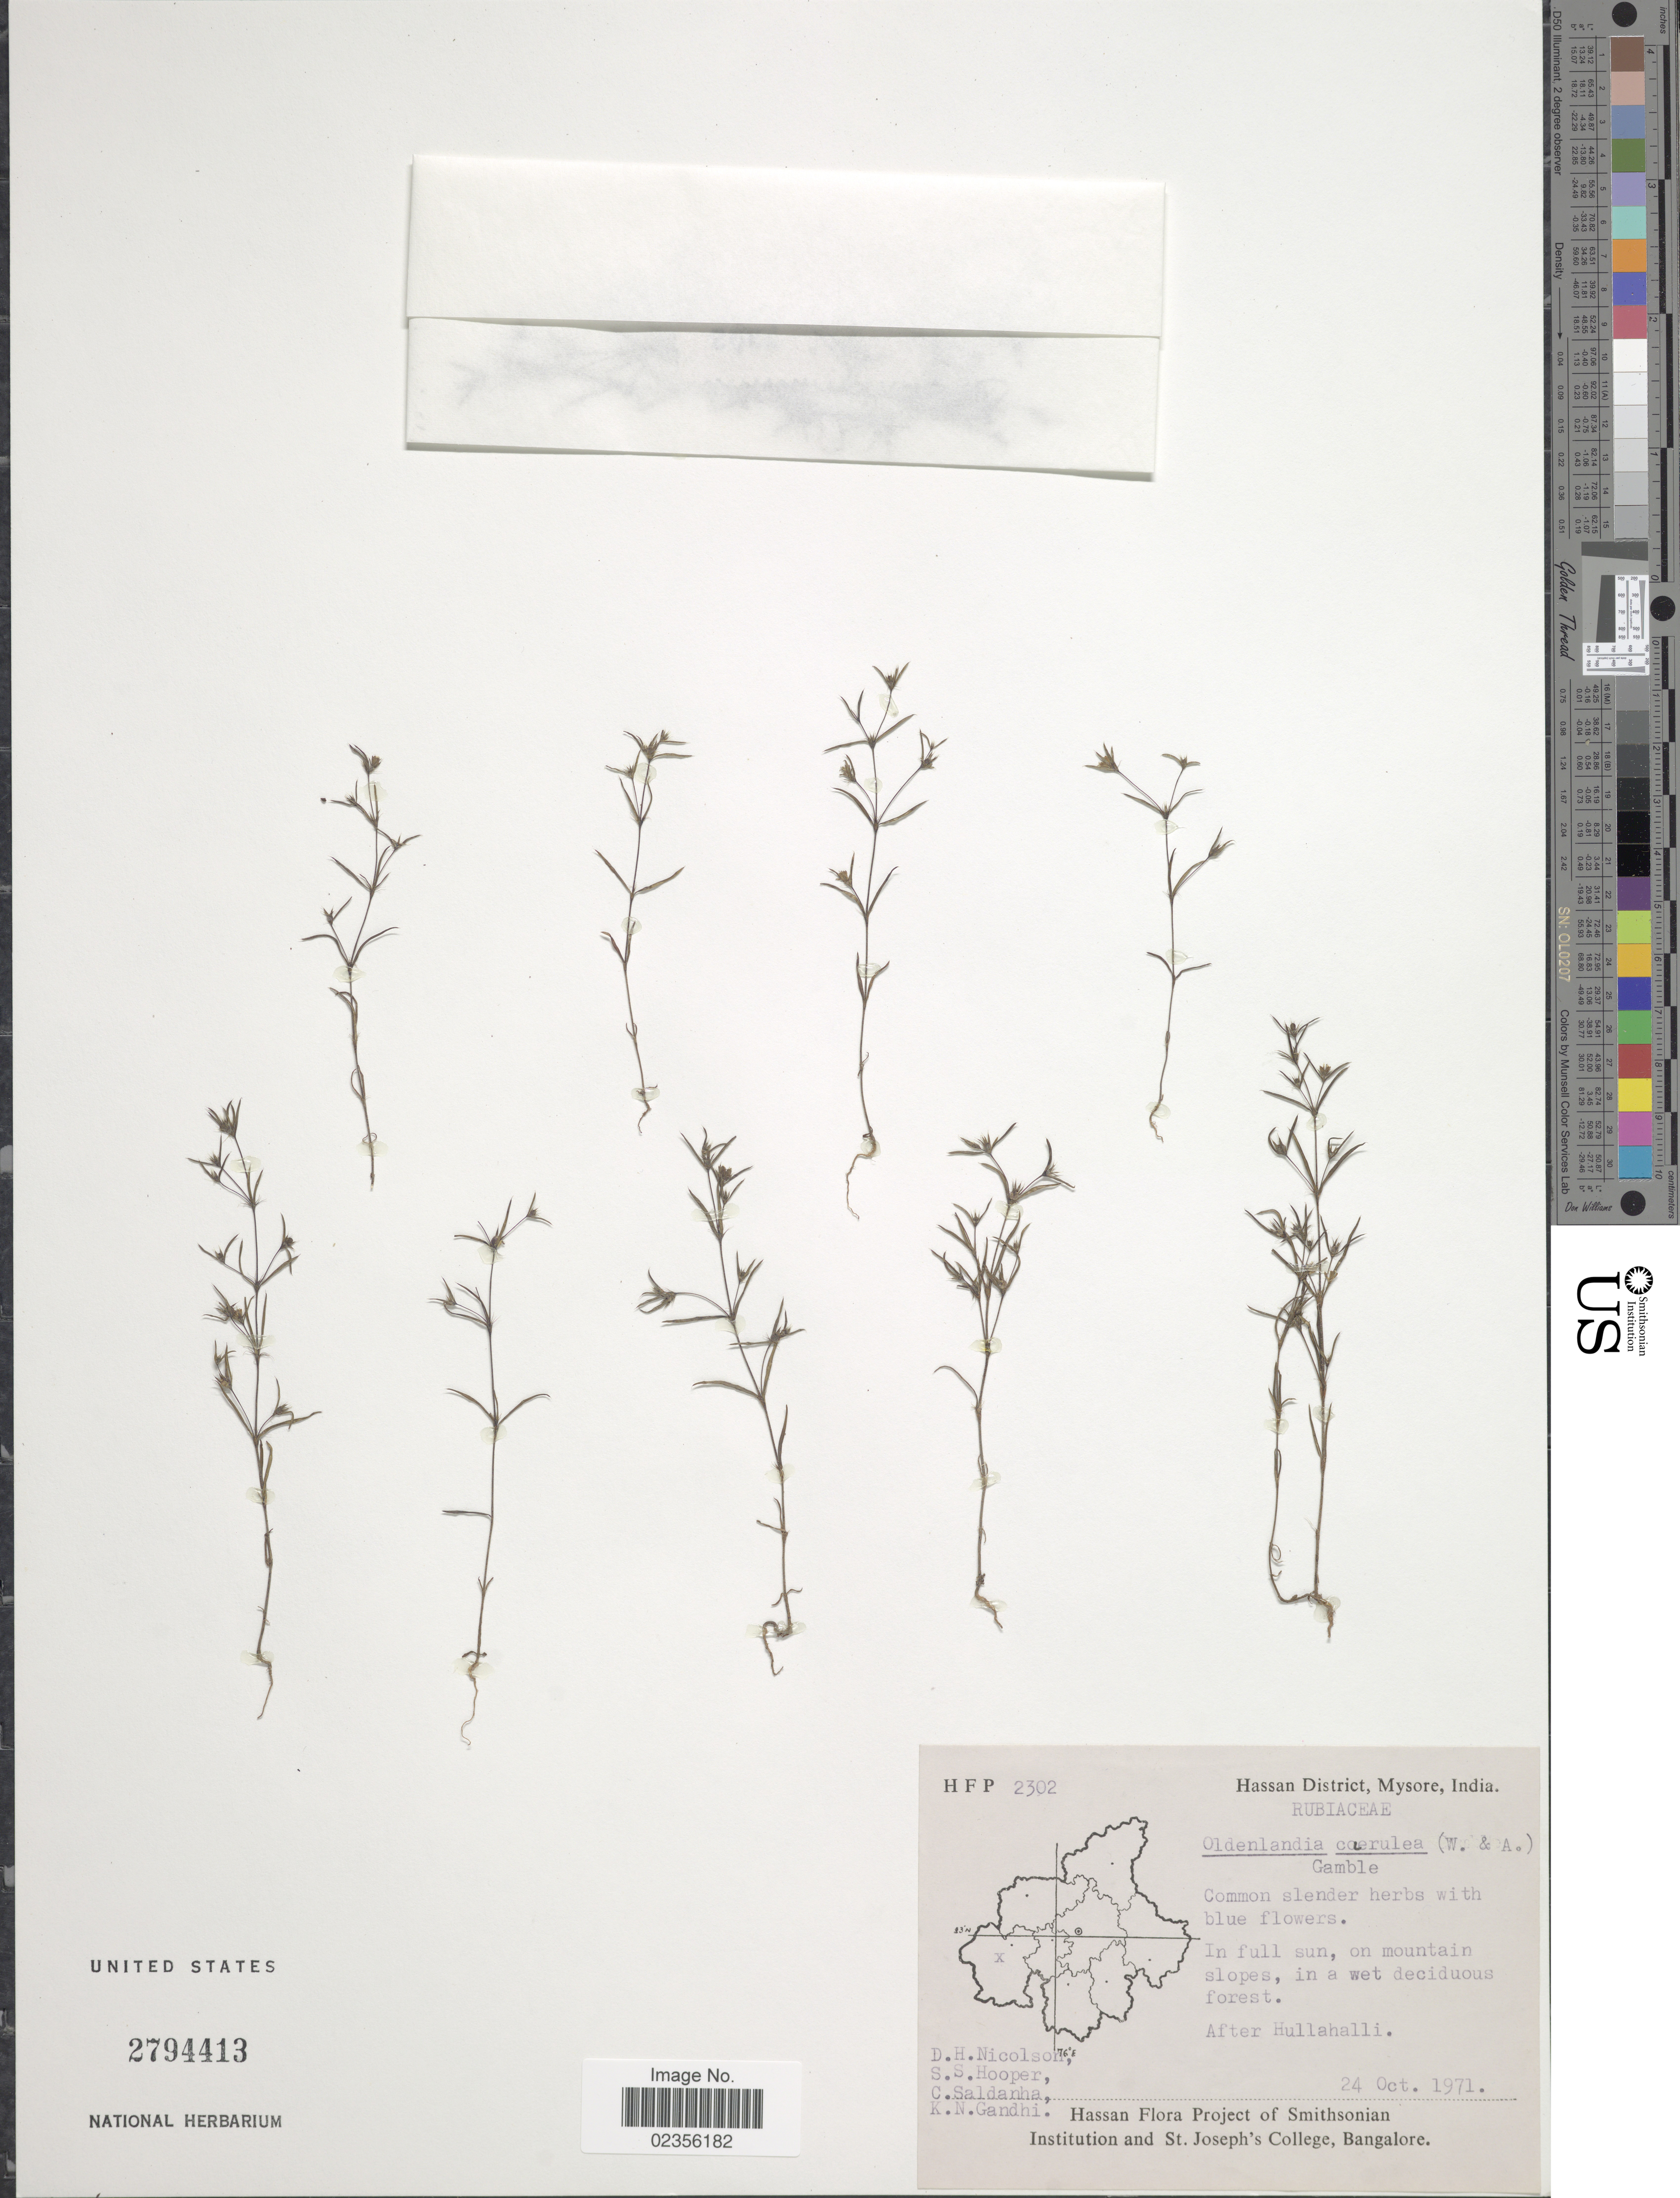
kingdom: Plantae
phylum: Tracheophyta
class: Magnoliopsida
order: Gentianales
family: Rubiaceae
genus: Hedyotis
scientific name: Hedyotis cyanantha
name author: Kurz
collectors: D. H. Nicolson, S. S. Hooper, C. Saldanha & K. N. Gandhi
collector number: HFP2302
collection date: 1971-10-24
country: India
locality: Hassan District, Mysore. On mountain slopes. After Hullahalli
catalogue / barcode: US 2794413